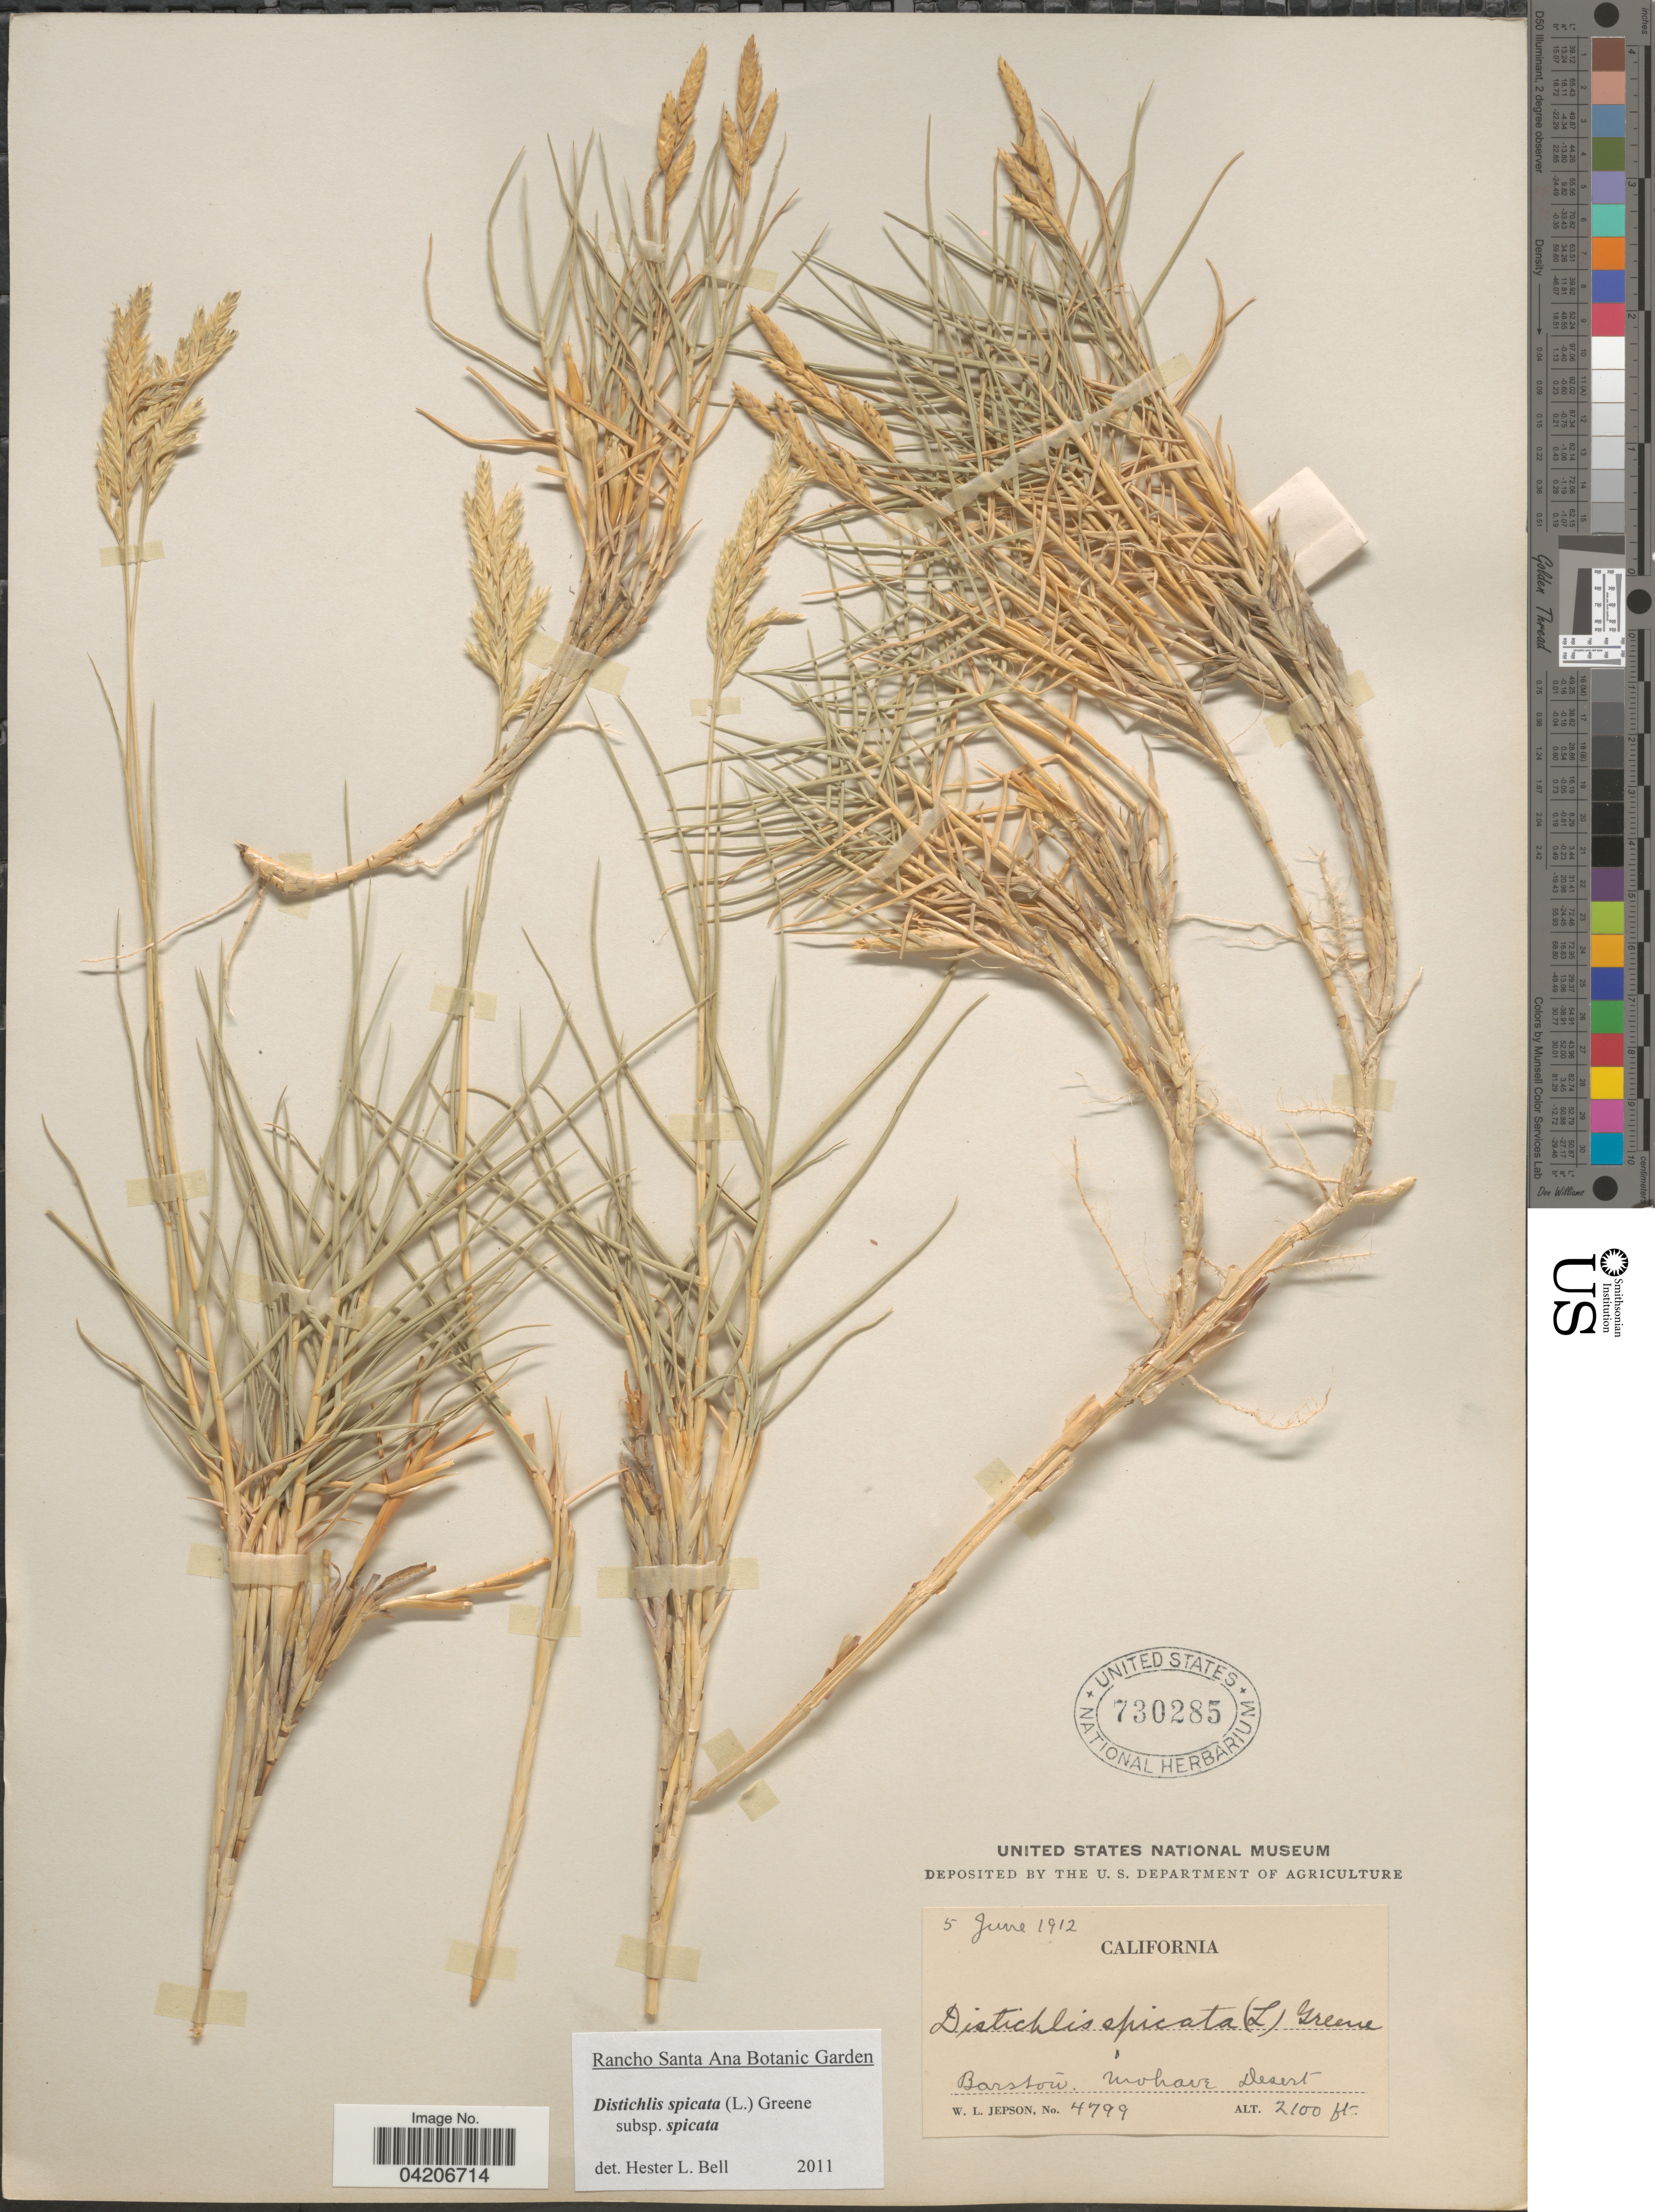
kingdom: Plantae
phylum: Tracheophyta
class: Liliopsida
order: Poales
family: Poaceae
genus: Distichlis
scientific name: Distichlis spicata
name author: (L.) Greene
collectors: W. L. Jepson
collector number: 4799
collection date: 1912-06-05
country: United States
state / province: California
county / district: Kern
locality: Barstow. Mohave Desert.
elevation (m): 640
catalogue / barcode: US 730285